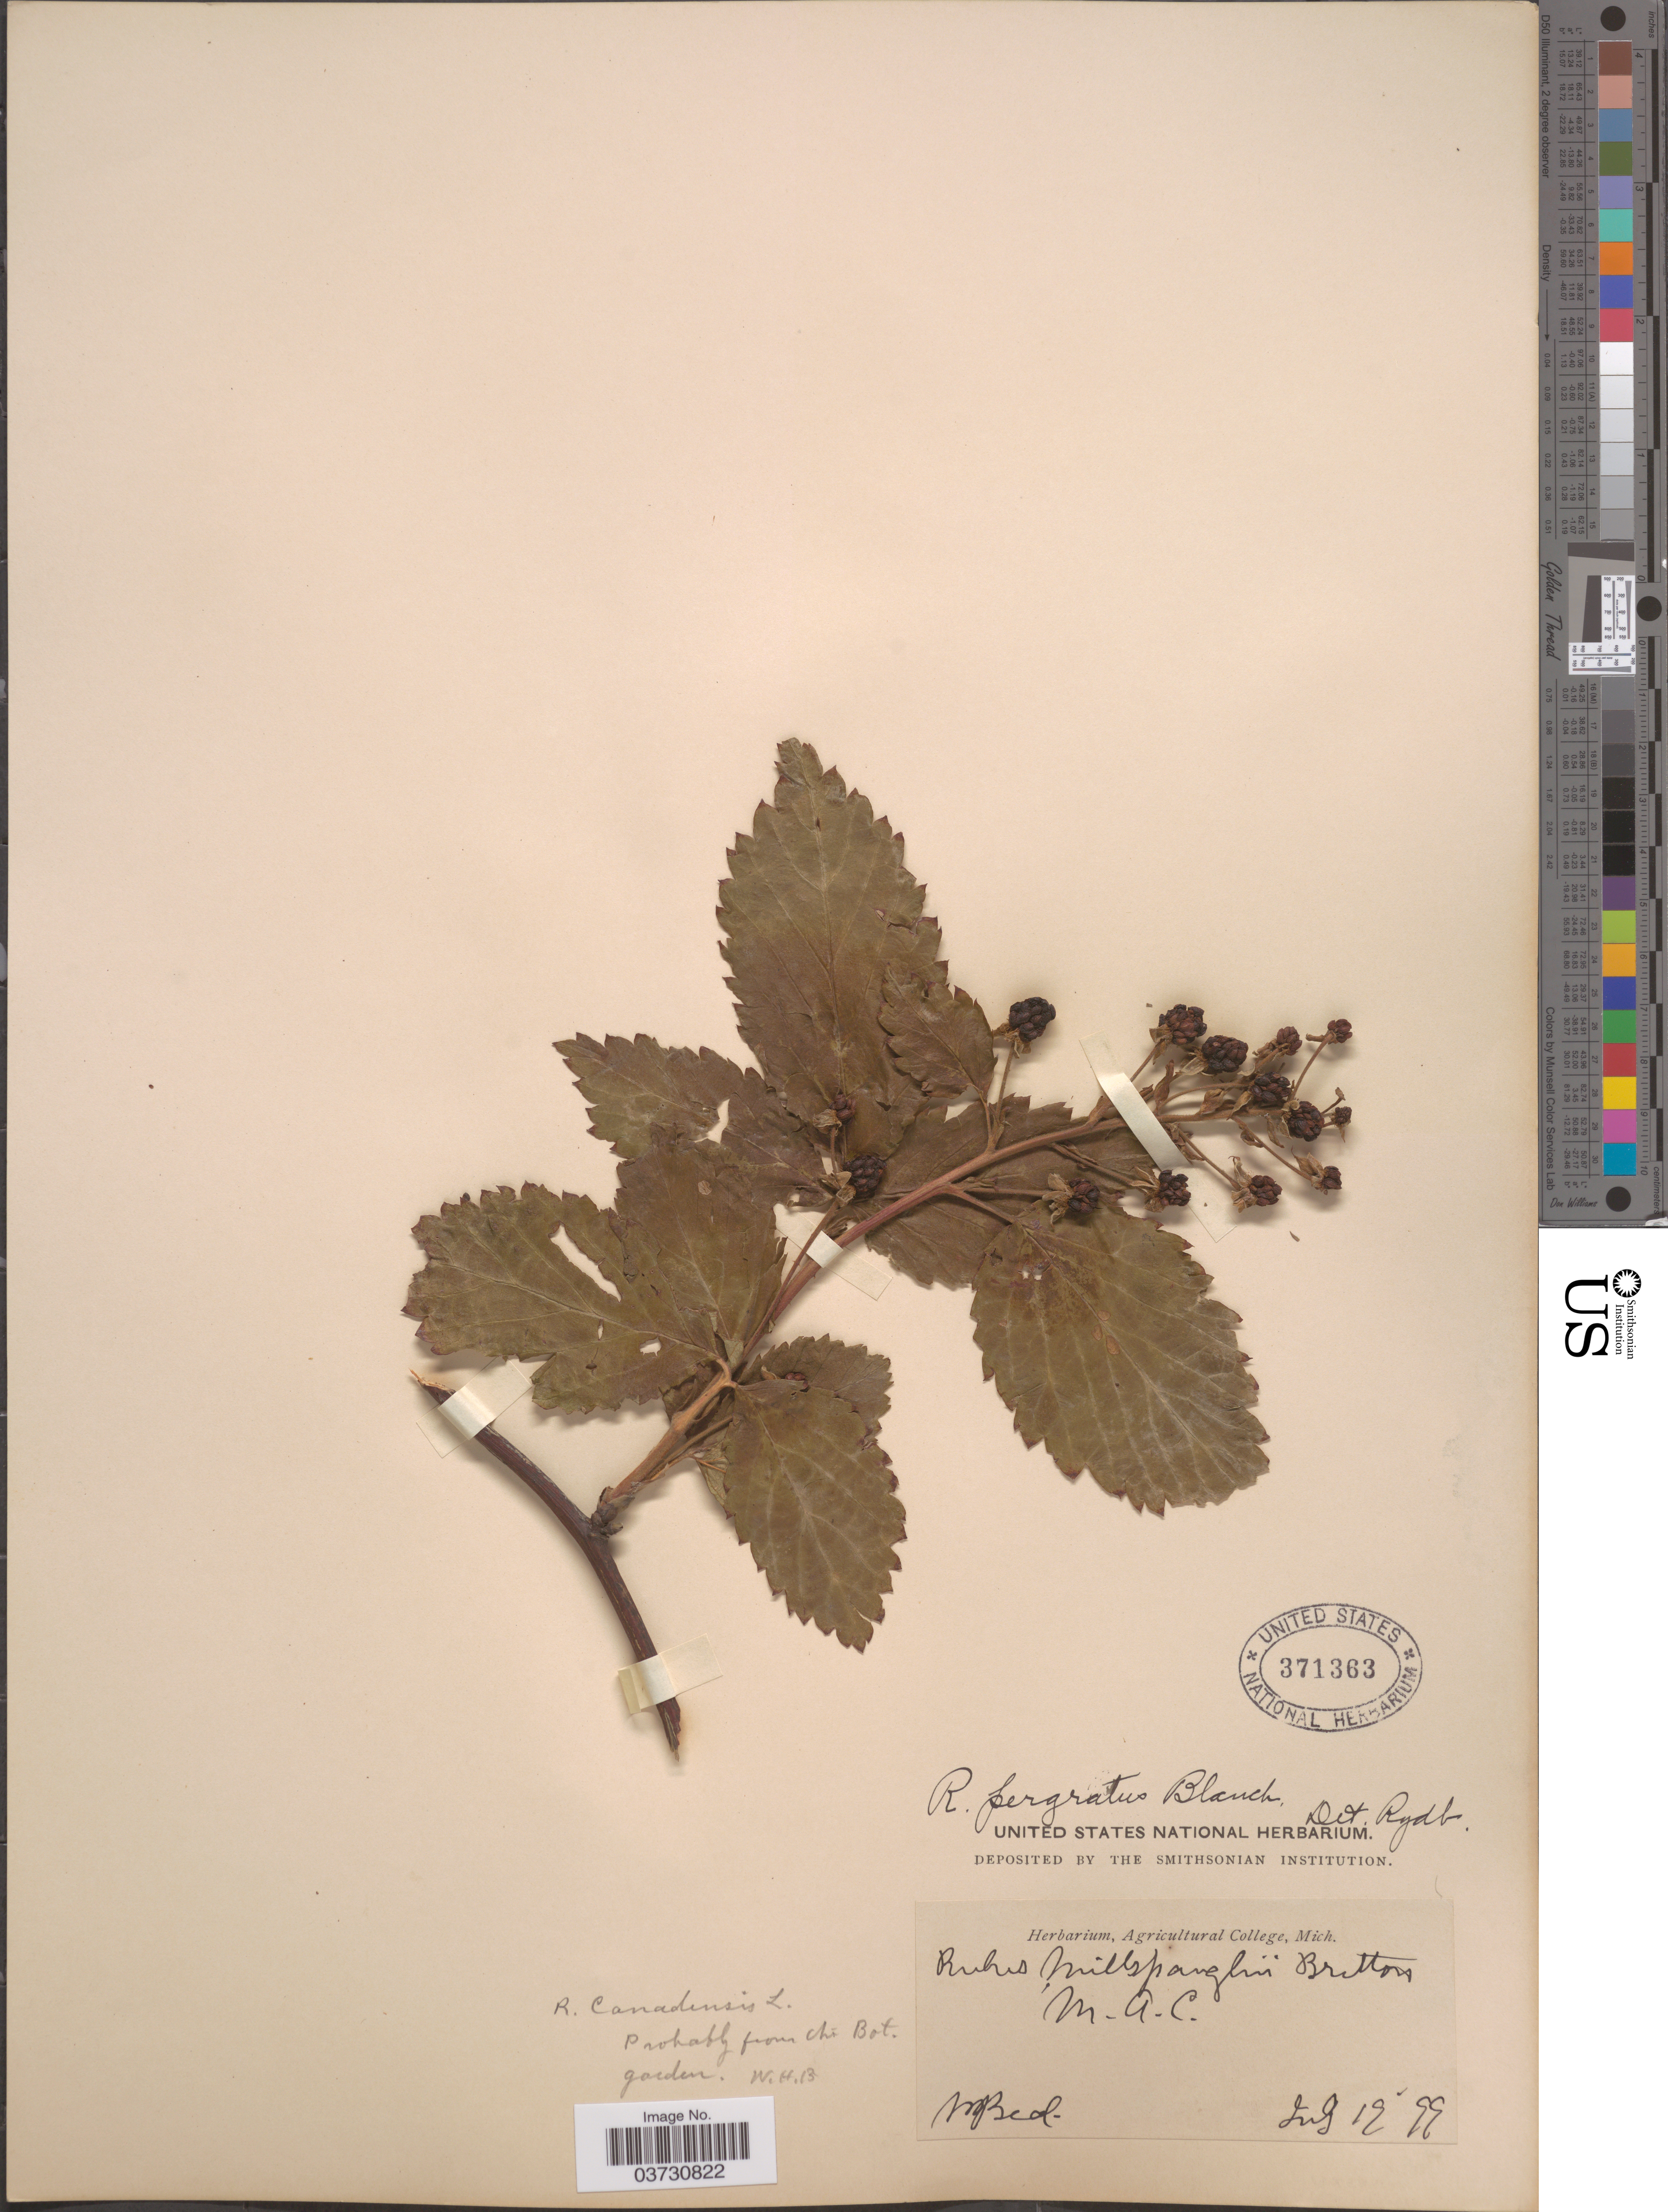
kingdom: Plantae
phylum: Tracheophyta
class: Magnoliopsida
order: Rosales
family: Rosaceae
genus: Rubus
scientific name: Rubus pergratus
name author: Blanch.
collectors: W. J. Beal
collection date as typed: Transcribed d/m/y: 17/7/99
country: United States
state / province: Michigan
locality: M.A.C.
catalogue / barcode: US 371363